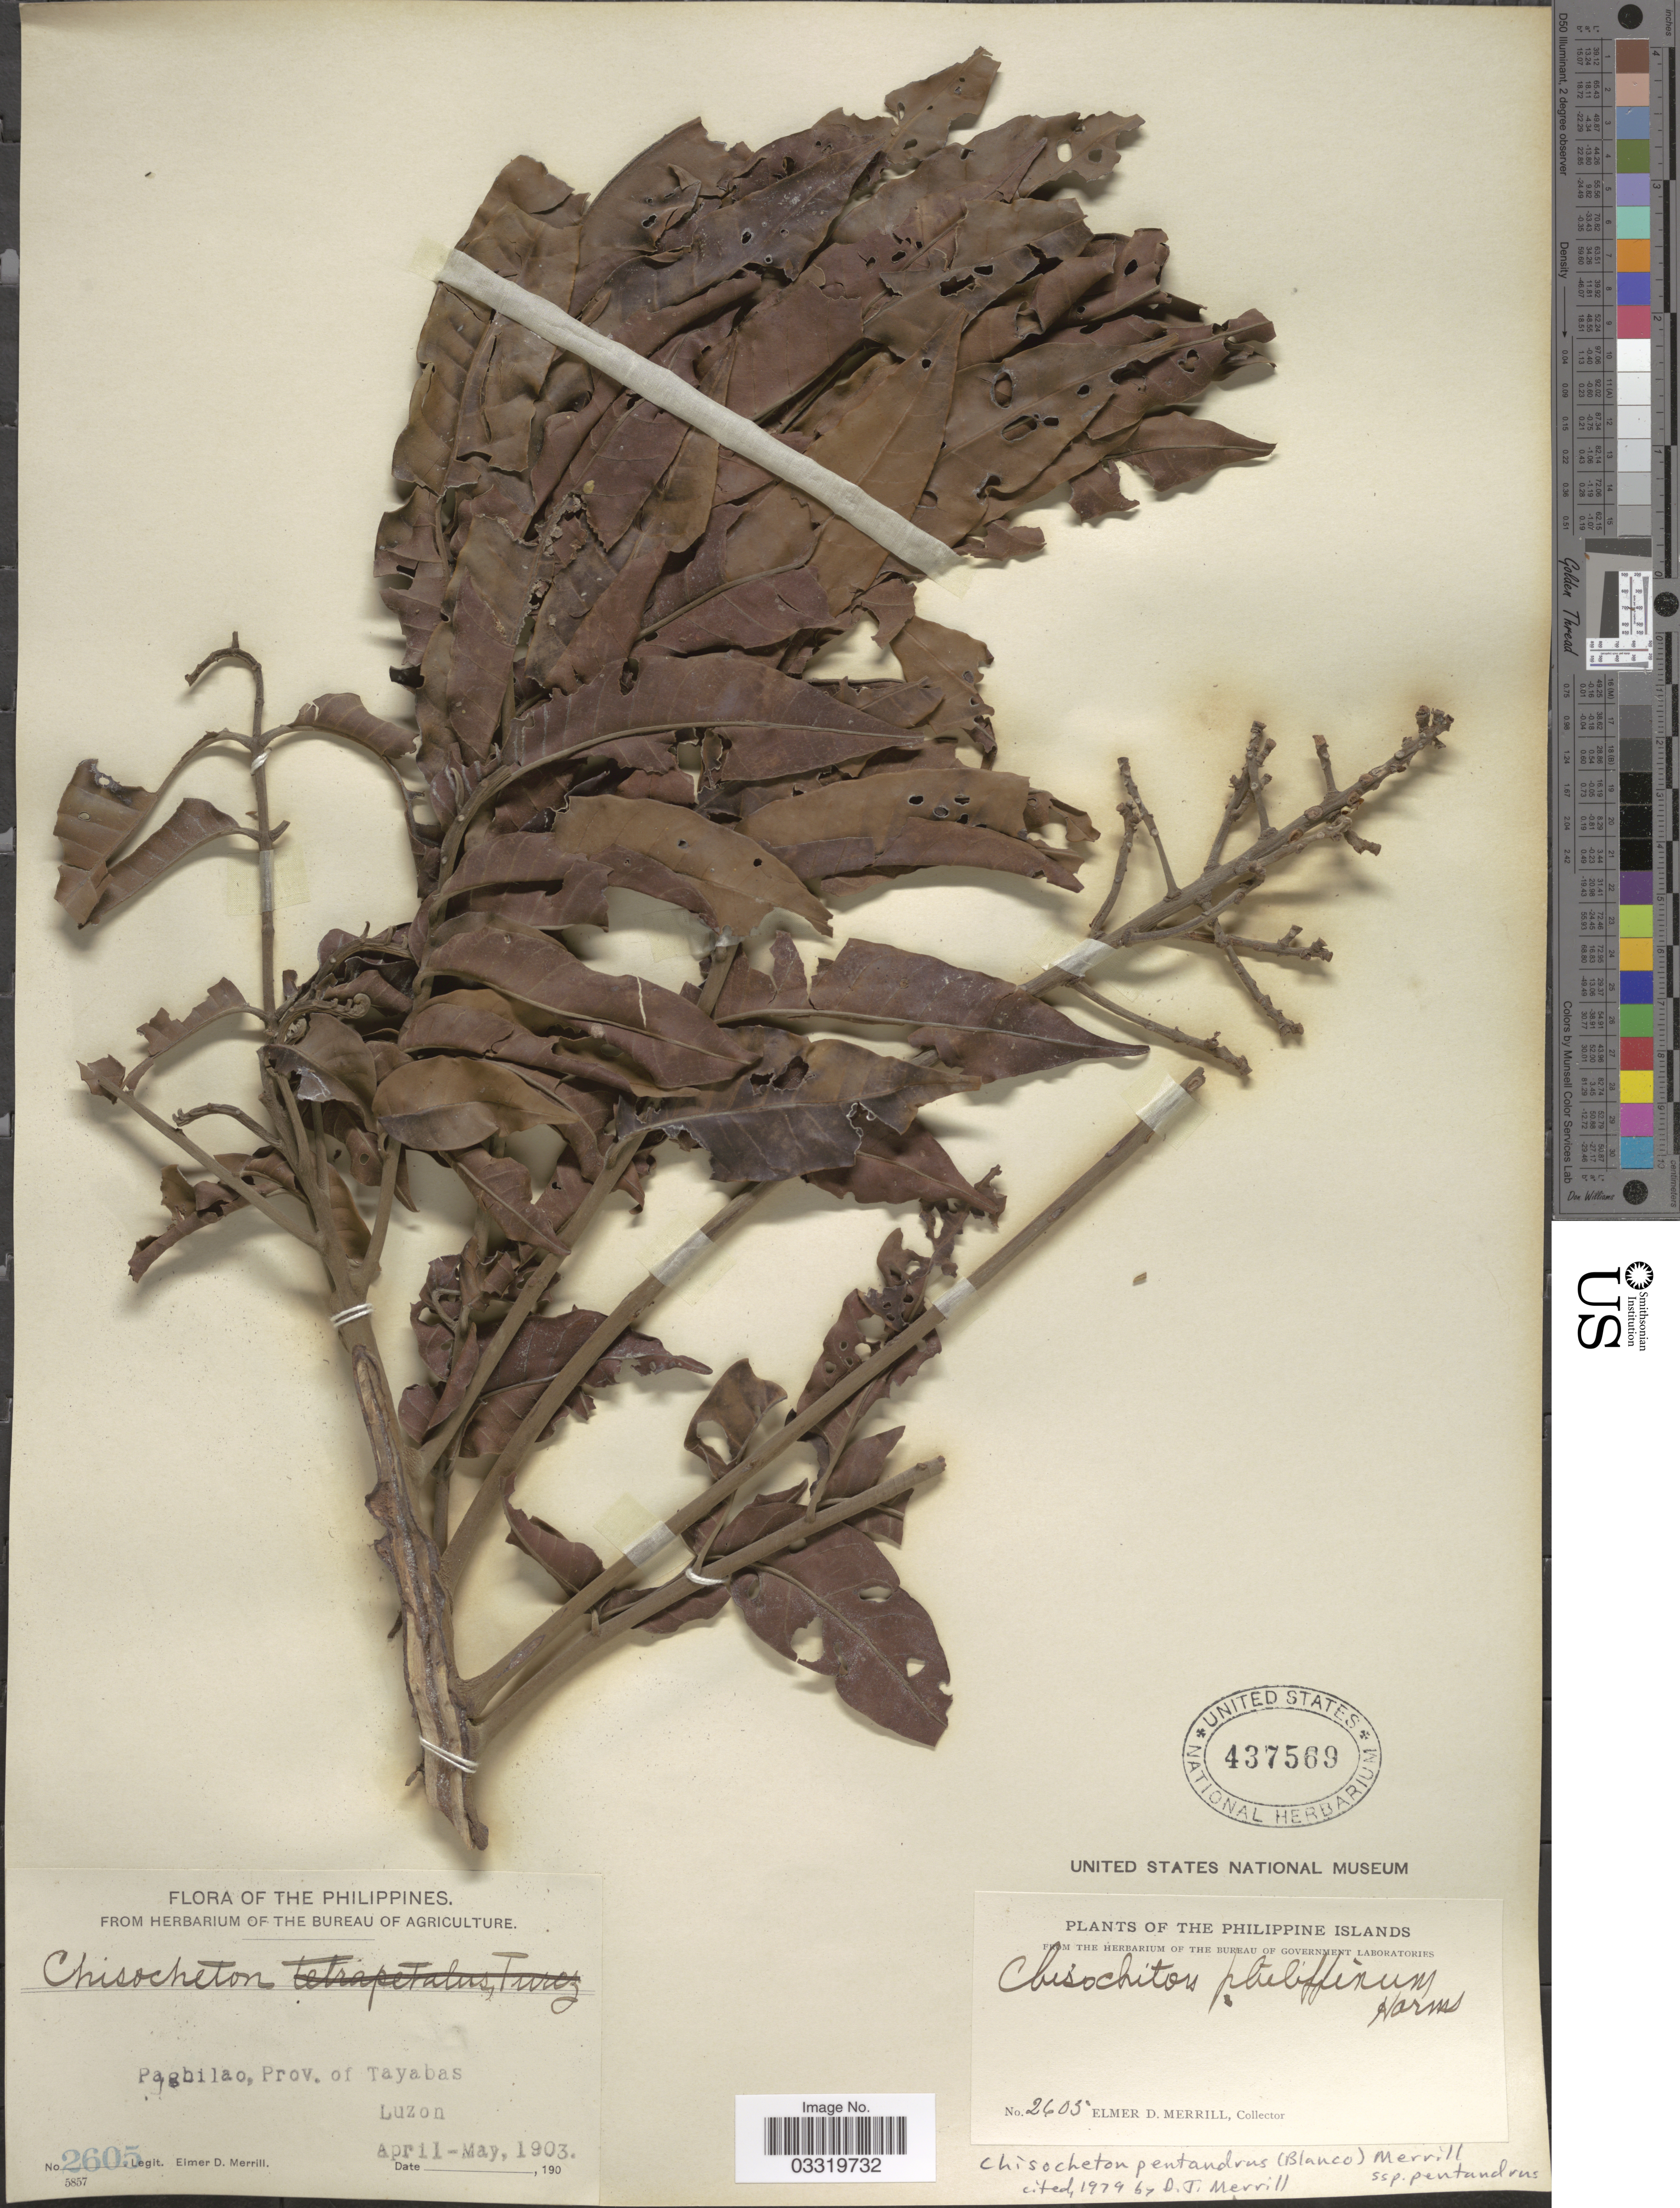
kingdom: Plantae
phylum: Tracheophyta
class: Magnoliopsida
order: Sapindales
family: Meliaceae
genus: Chisocheton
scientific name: Chisocheton pentandrus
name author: (Blanco) Merr.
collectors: E. D. Merrill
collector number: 2605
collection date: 1903-04/1903-05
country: Philippines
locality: The Philippine Islands. Pagbilao, Prov. of Tayabas, Luzon.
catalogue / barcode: US 437569